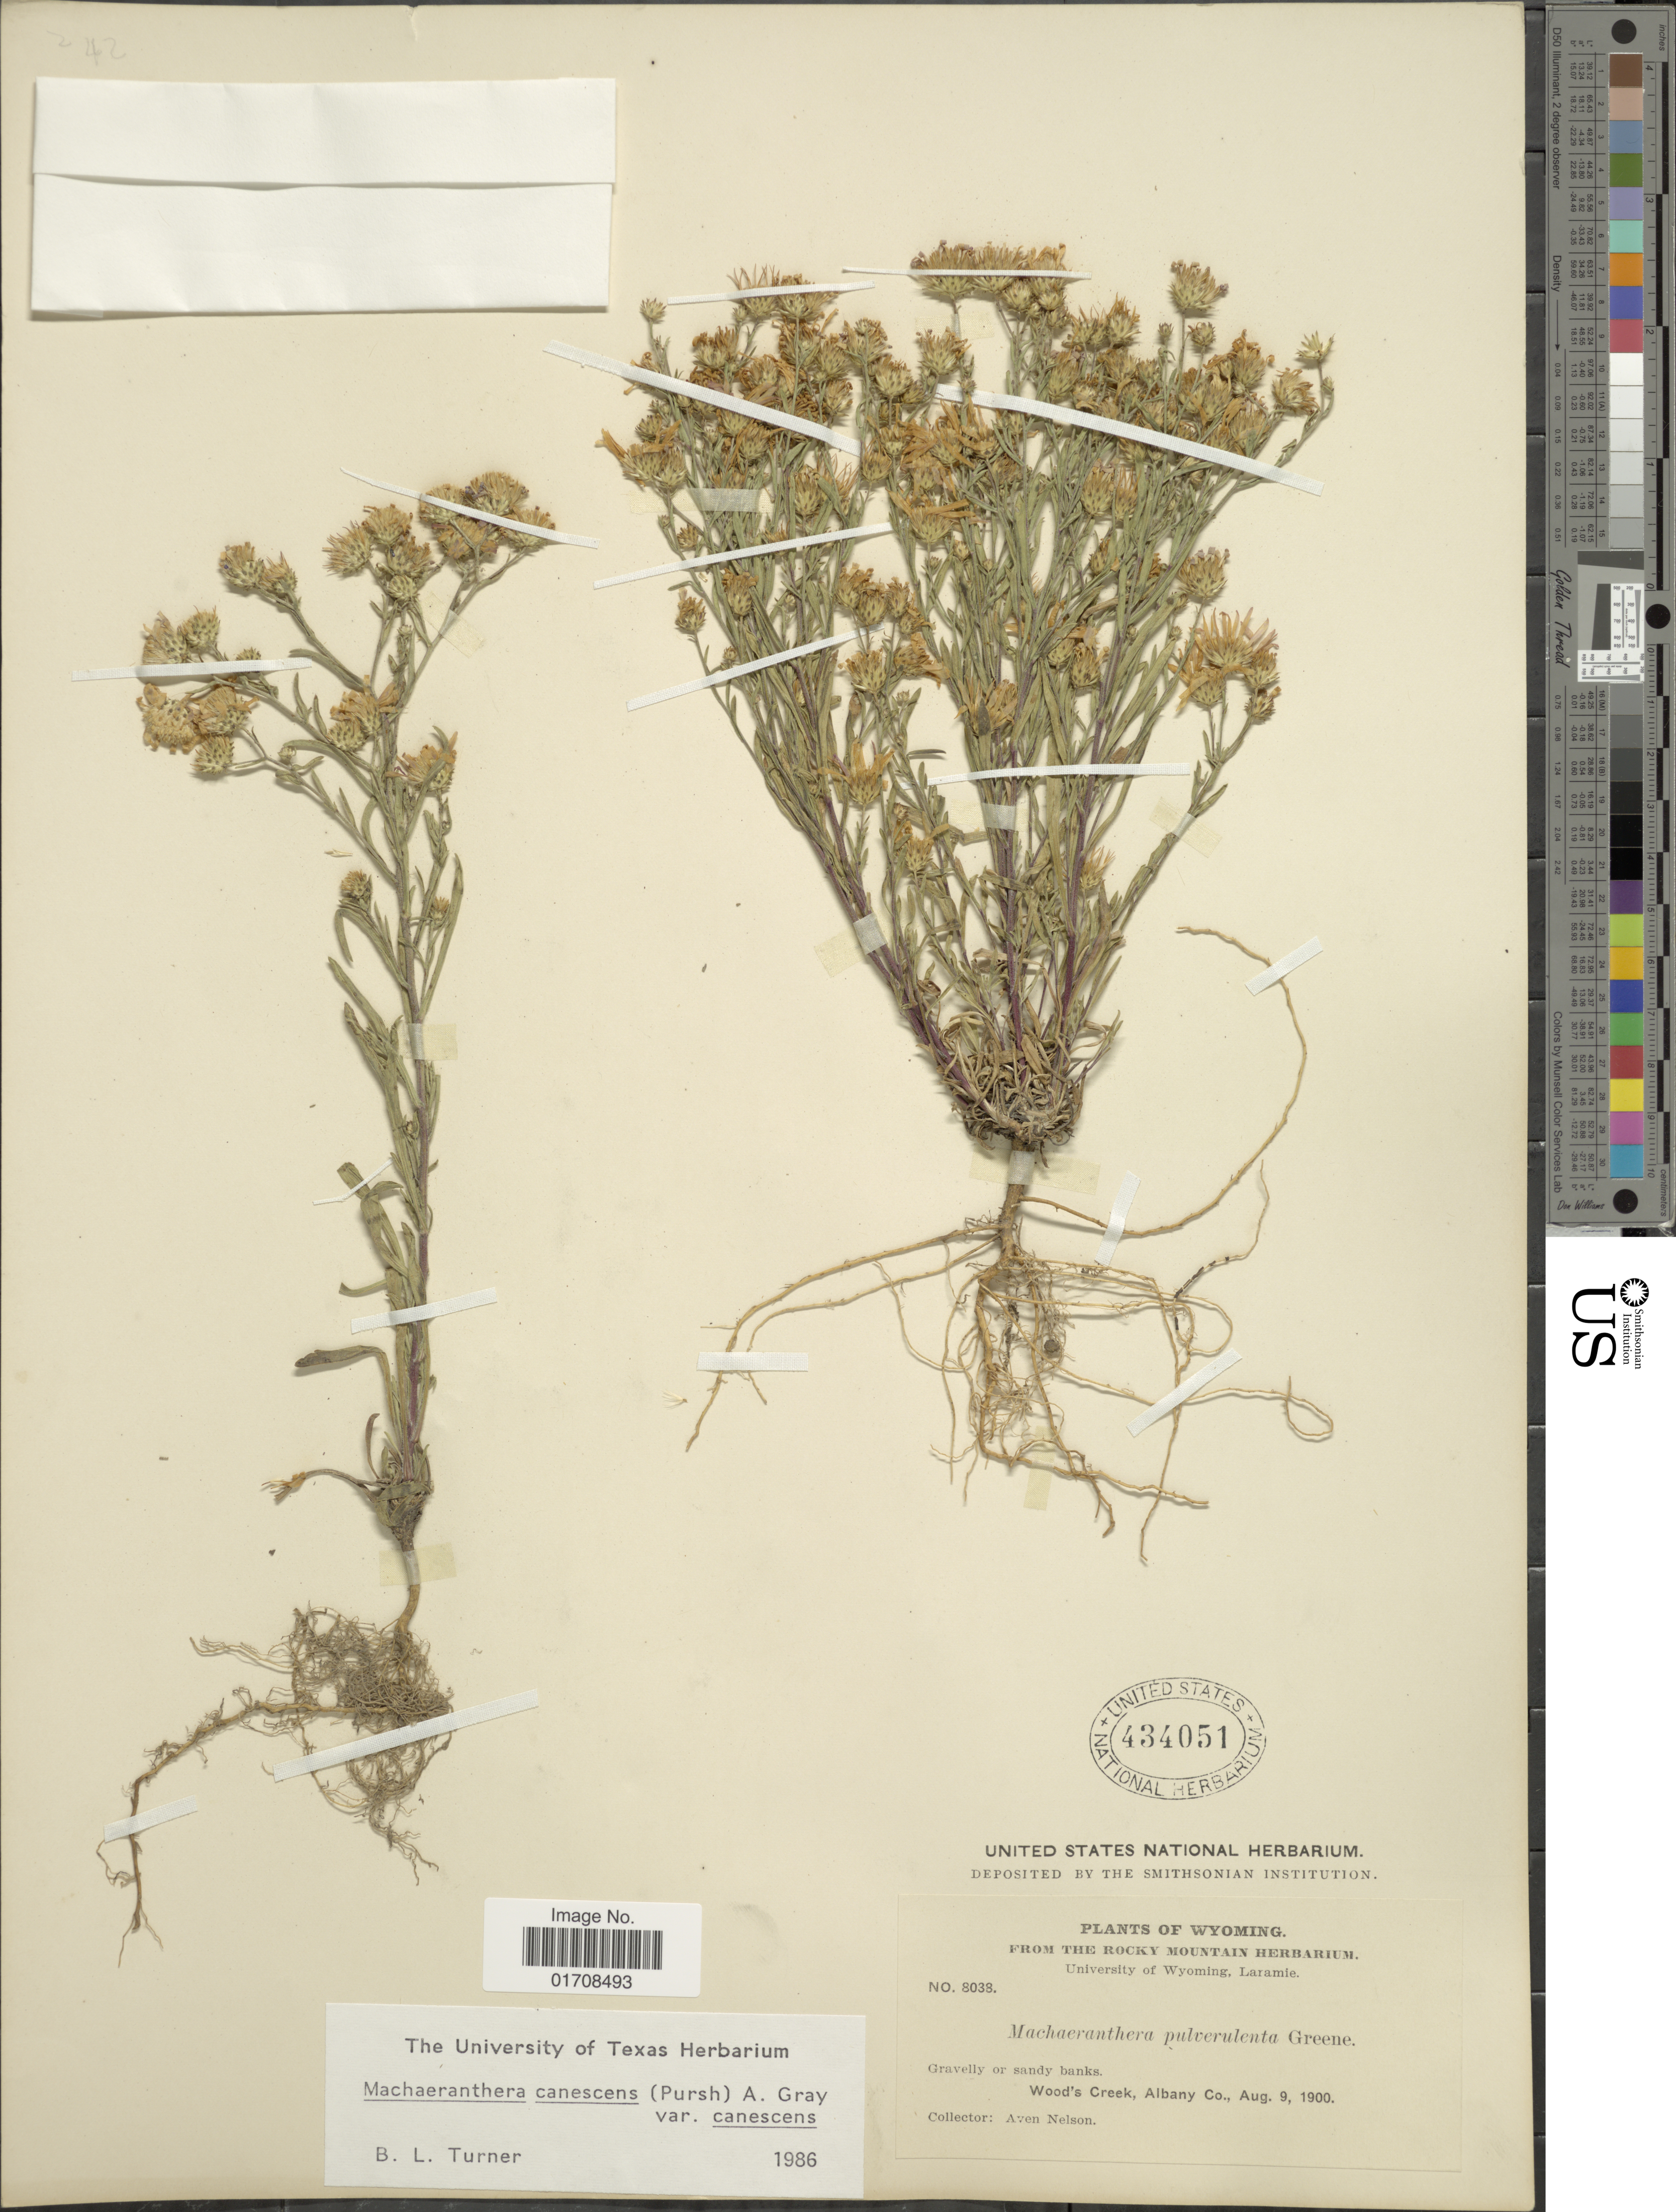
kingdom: Plantae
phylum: Tracheophyta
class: Magnoliopsida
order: Asterales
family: Asteraceae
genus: Machaeranthera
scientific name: Machaeranthera canescens var. canescens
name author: (Pursh) A. Gray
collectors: A. Nelson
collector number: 8038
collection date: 1900-08-09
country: United States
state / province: Wyoming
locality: Wood's Creek, Albany Co.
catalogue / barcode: US 434051